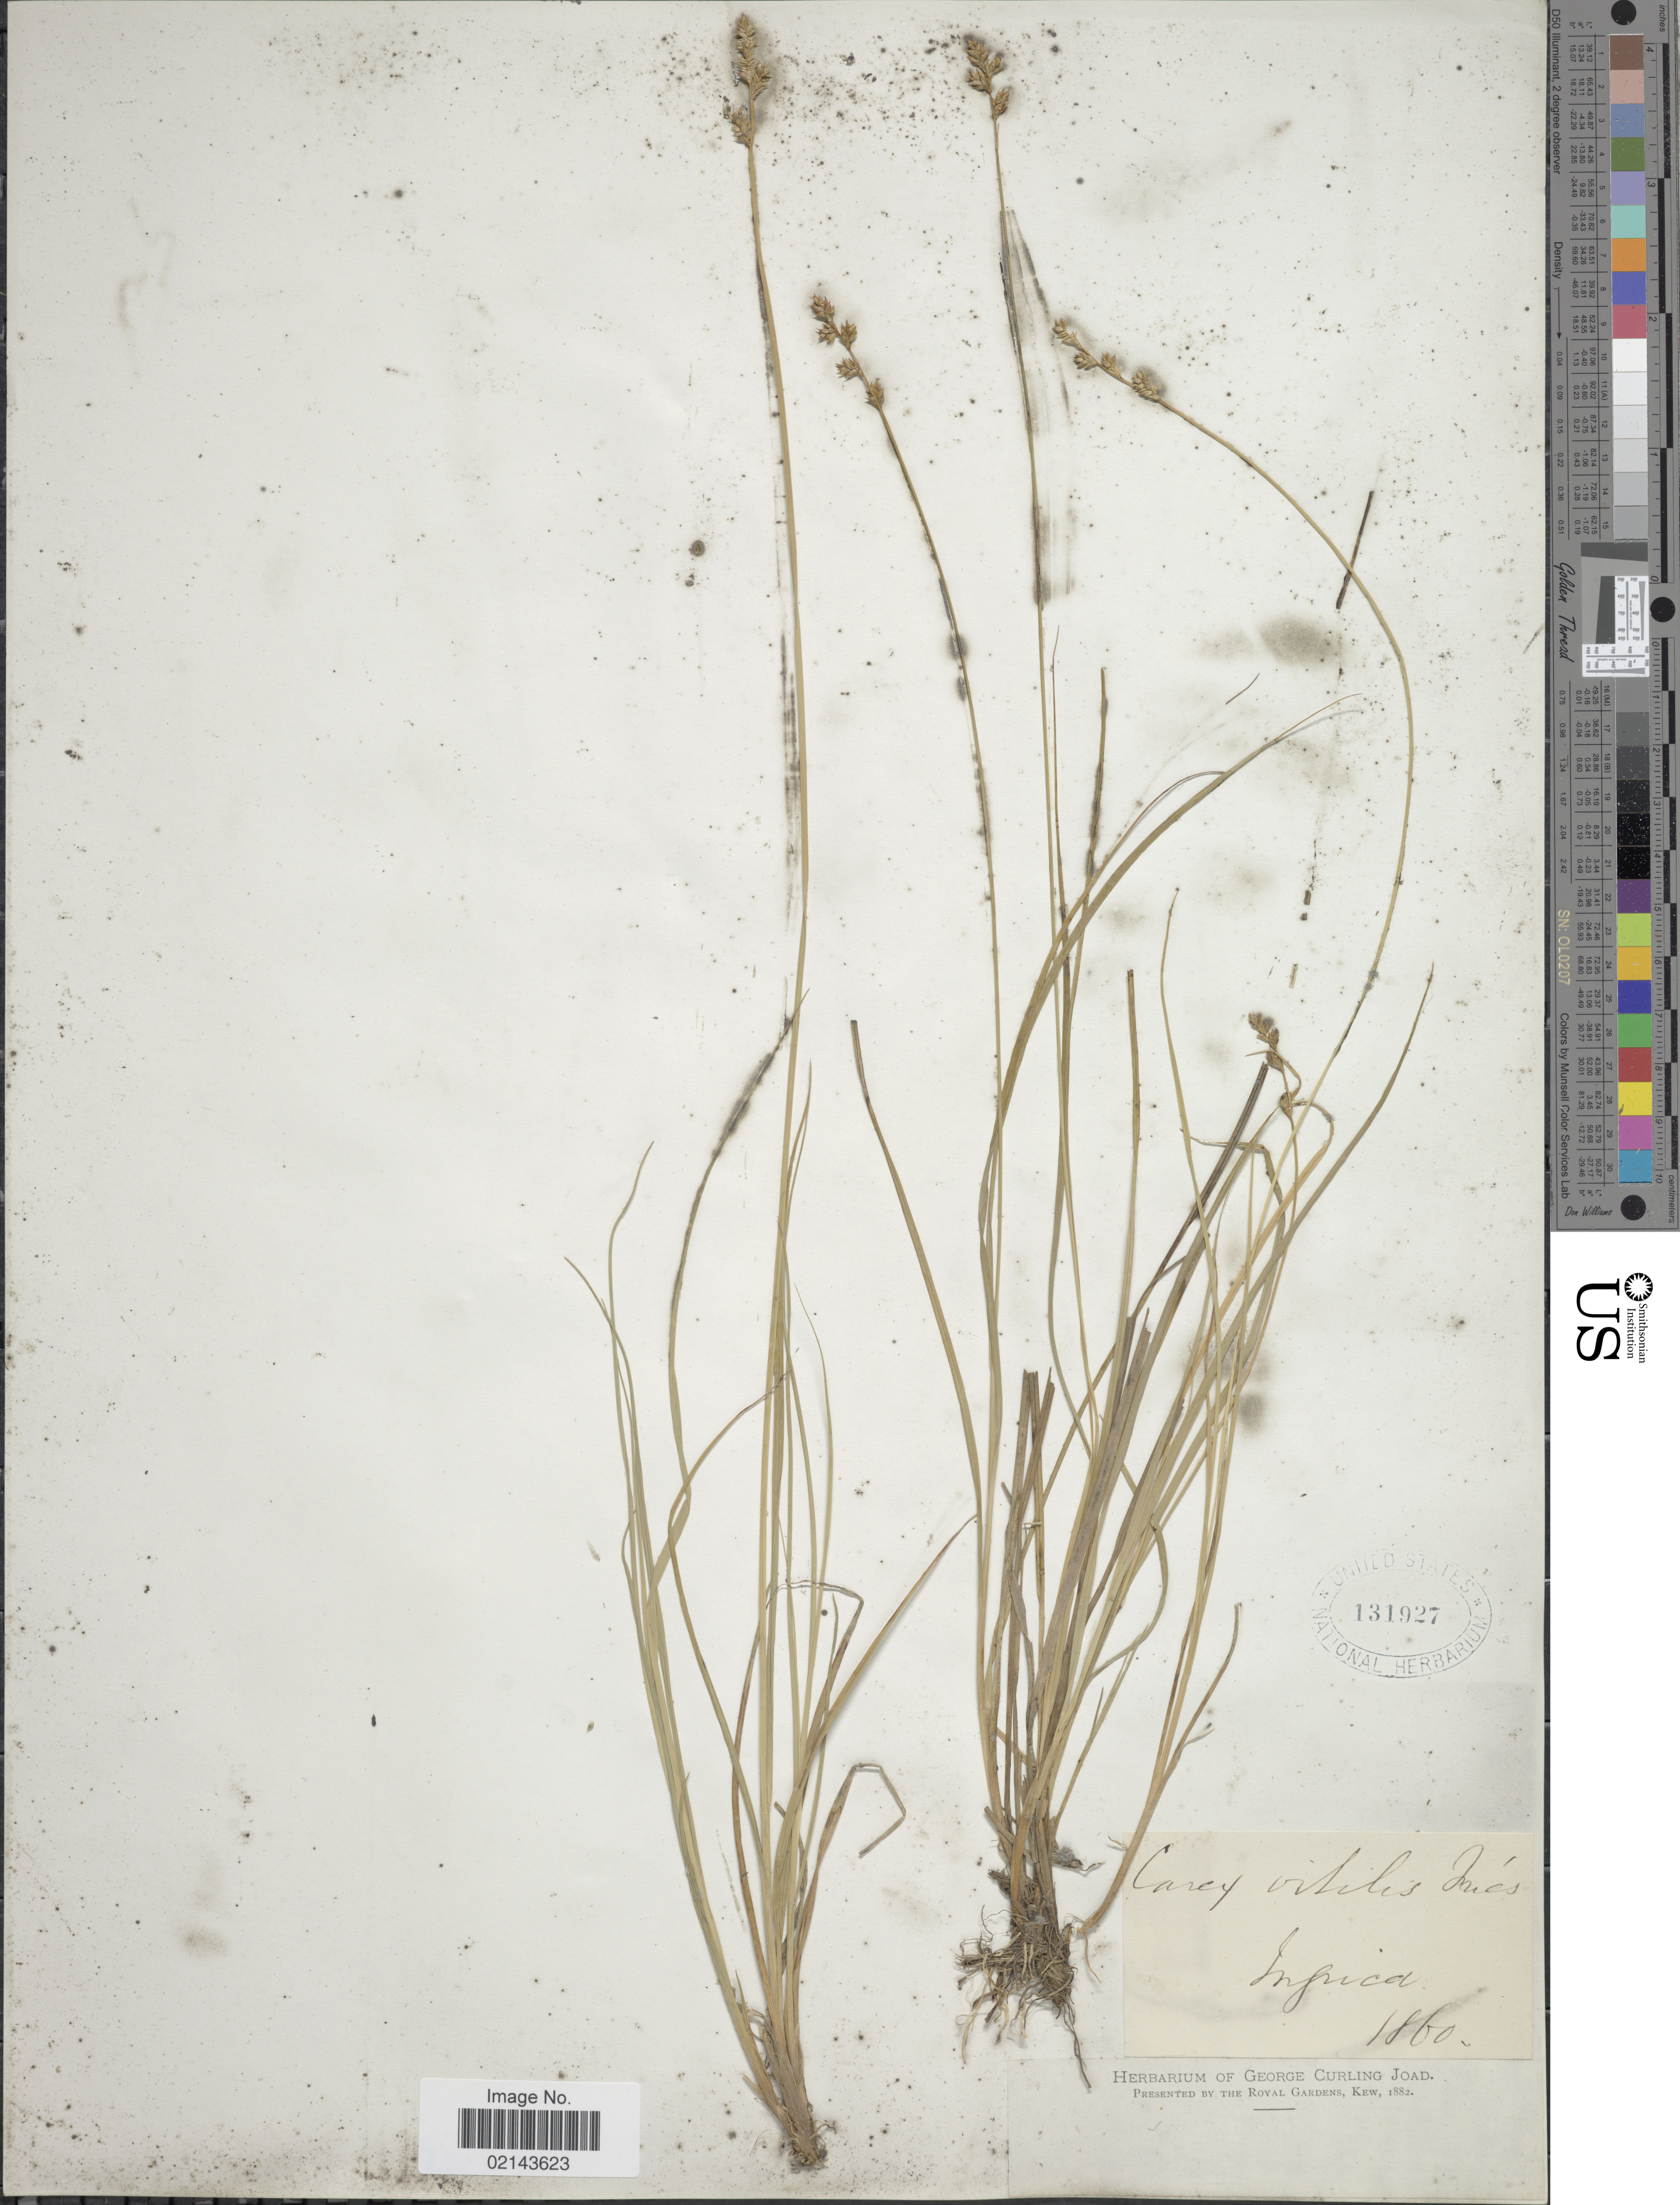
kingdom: Plantae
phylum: Tracheophyta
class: Liliopsida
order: Poales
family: Cyperaceae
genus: Carex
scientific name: Carex brunnescens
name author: (Pers.) Poir.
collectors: ex herb. George Curling Joad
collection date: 1860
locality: Ingrica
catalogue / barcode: US 131927